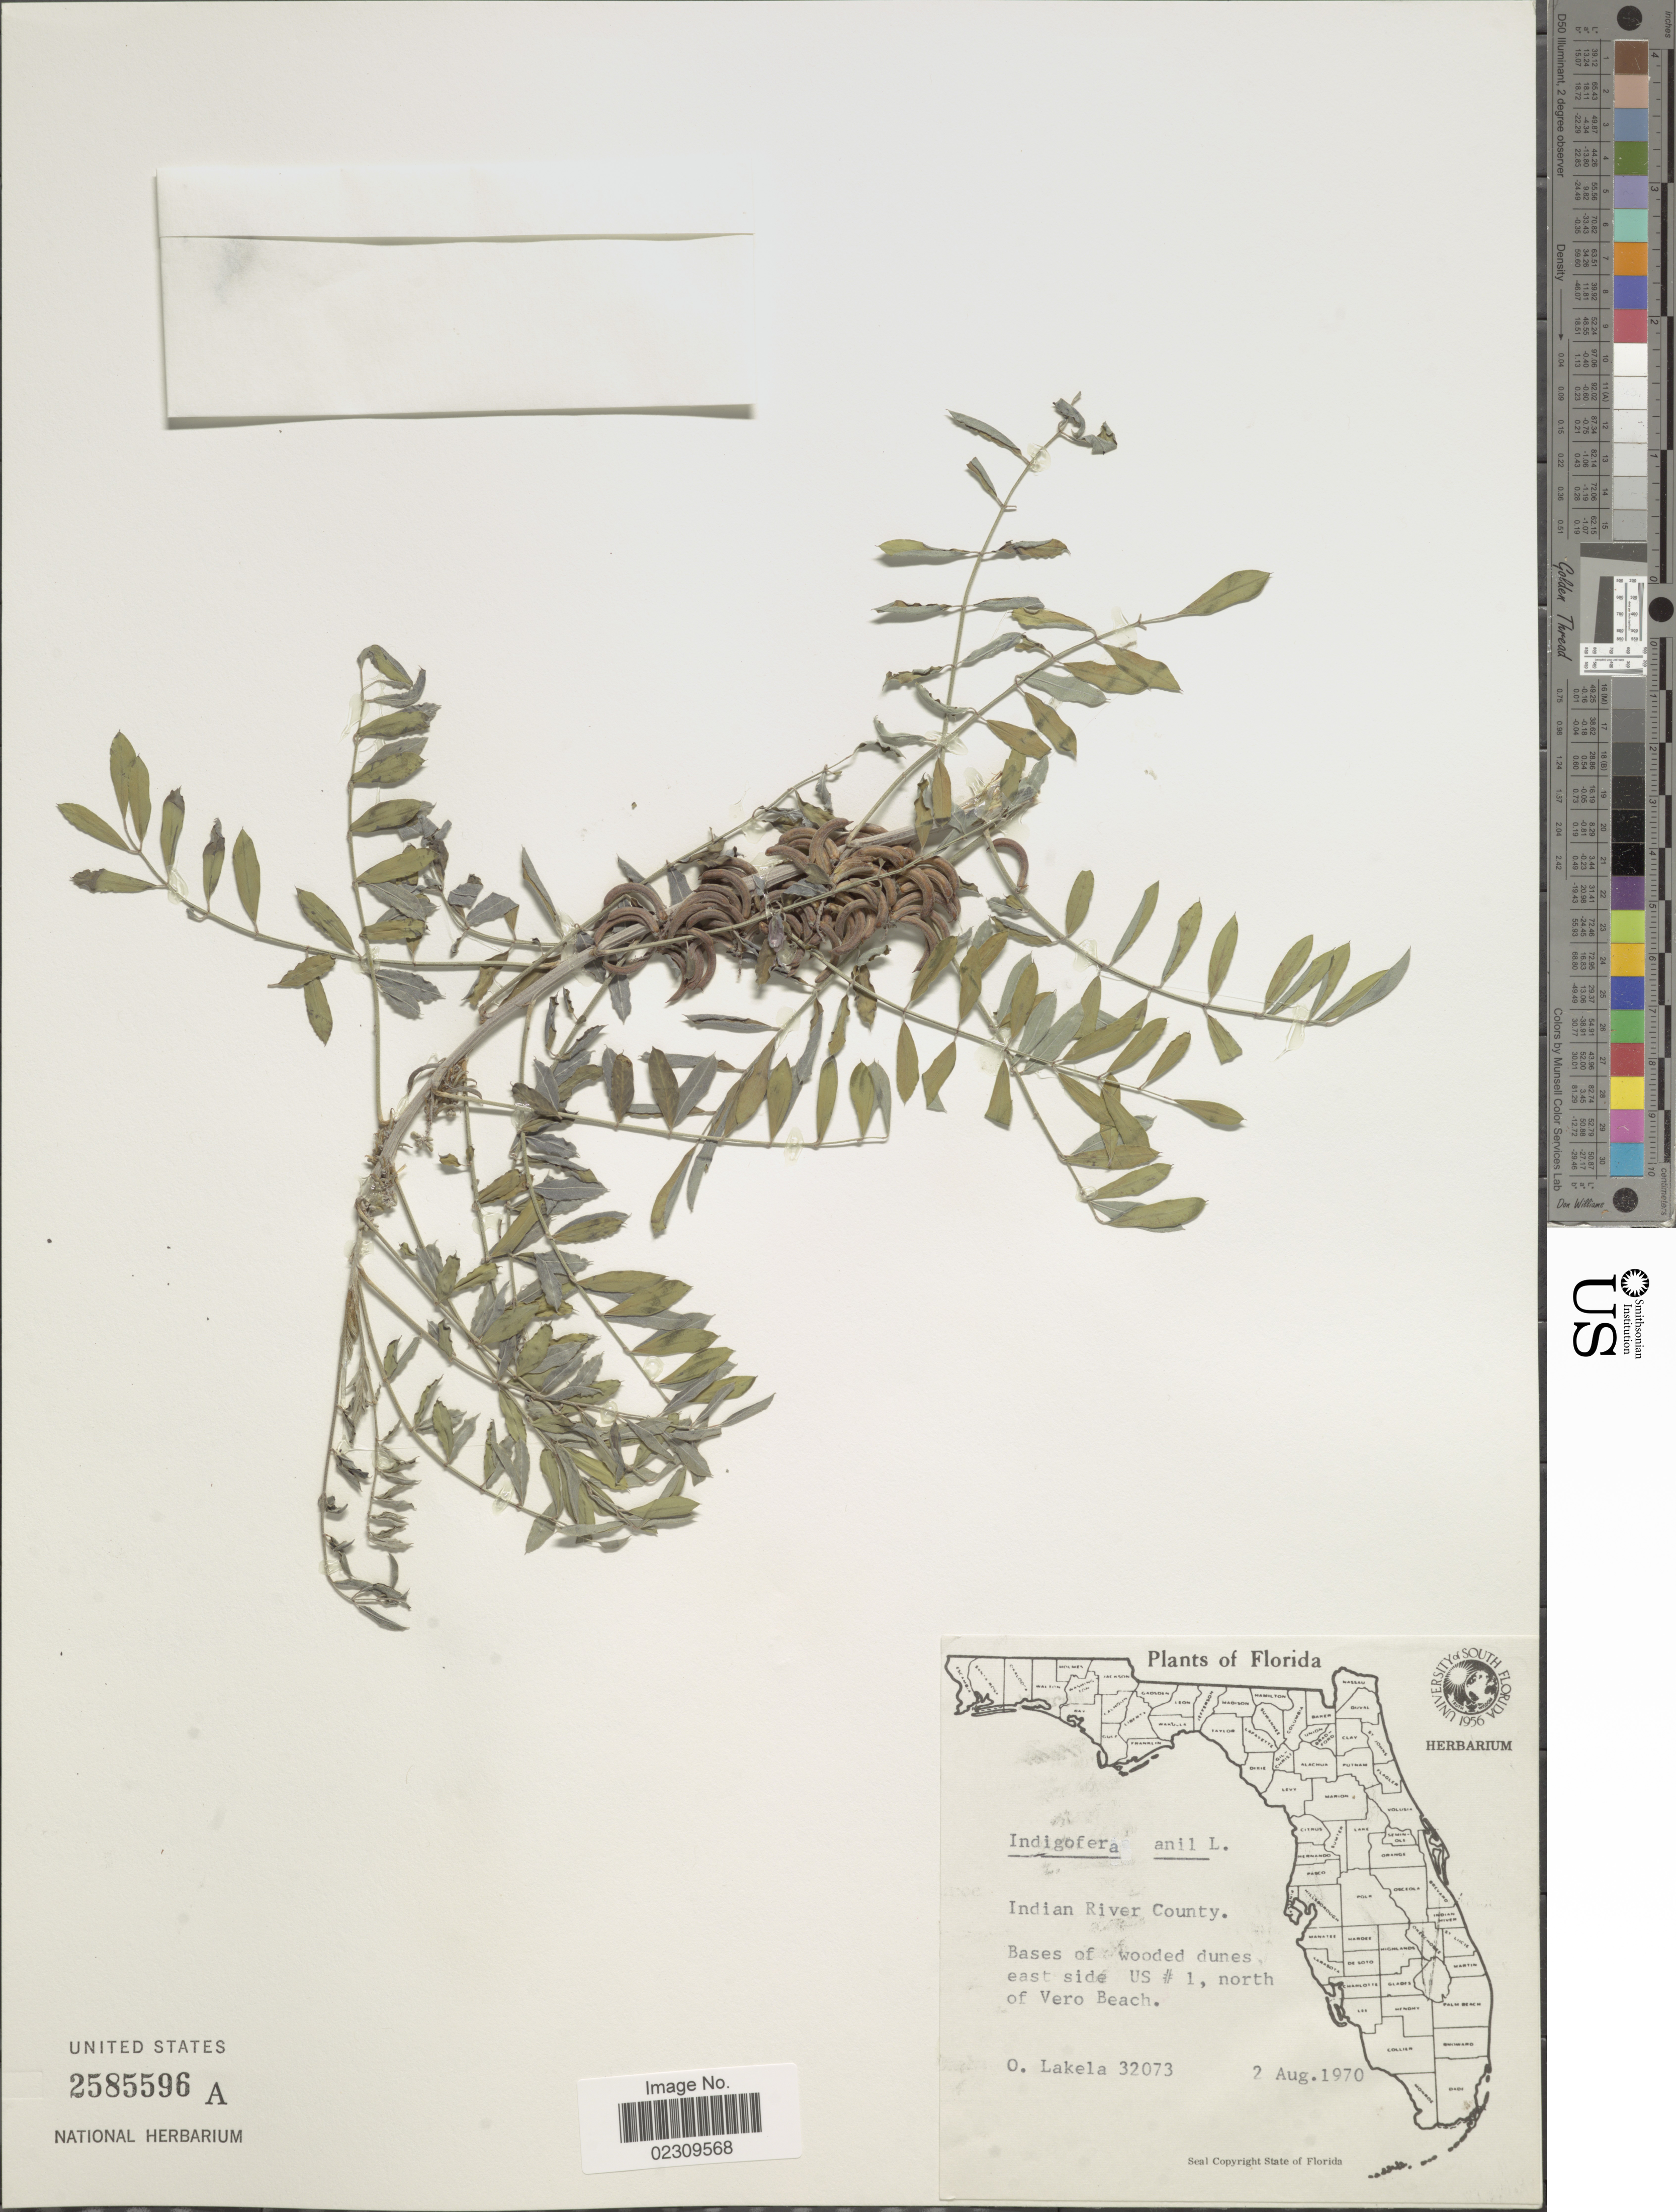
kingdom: Plantae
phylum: Tracheophyta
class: Magnoliopsida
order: Fabales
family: Fabaceae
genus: Indigofera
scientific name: Indigofera suffruticosa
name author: Mill.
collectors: O. Lakela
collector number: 32073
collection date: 1970-08-02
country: United States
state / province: Florida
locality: Indian River County. Bases of wooded dunes east side US # 1, north of Vero Beach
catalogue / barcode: US 2585596A